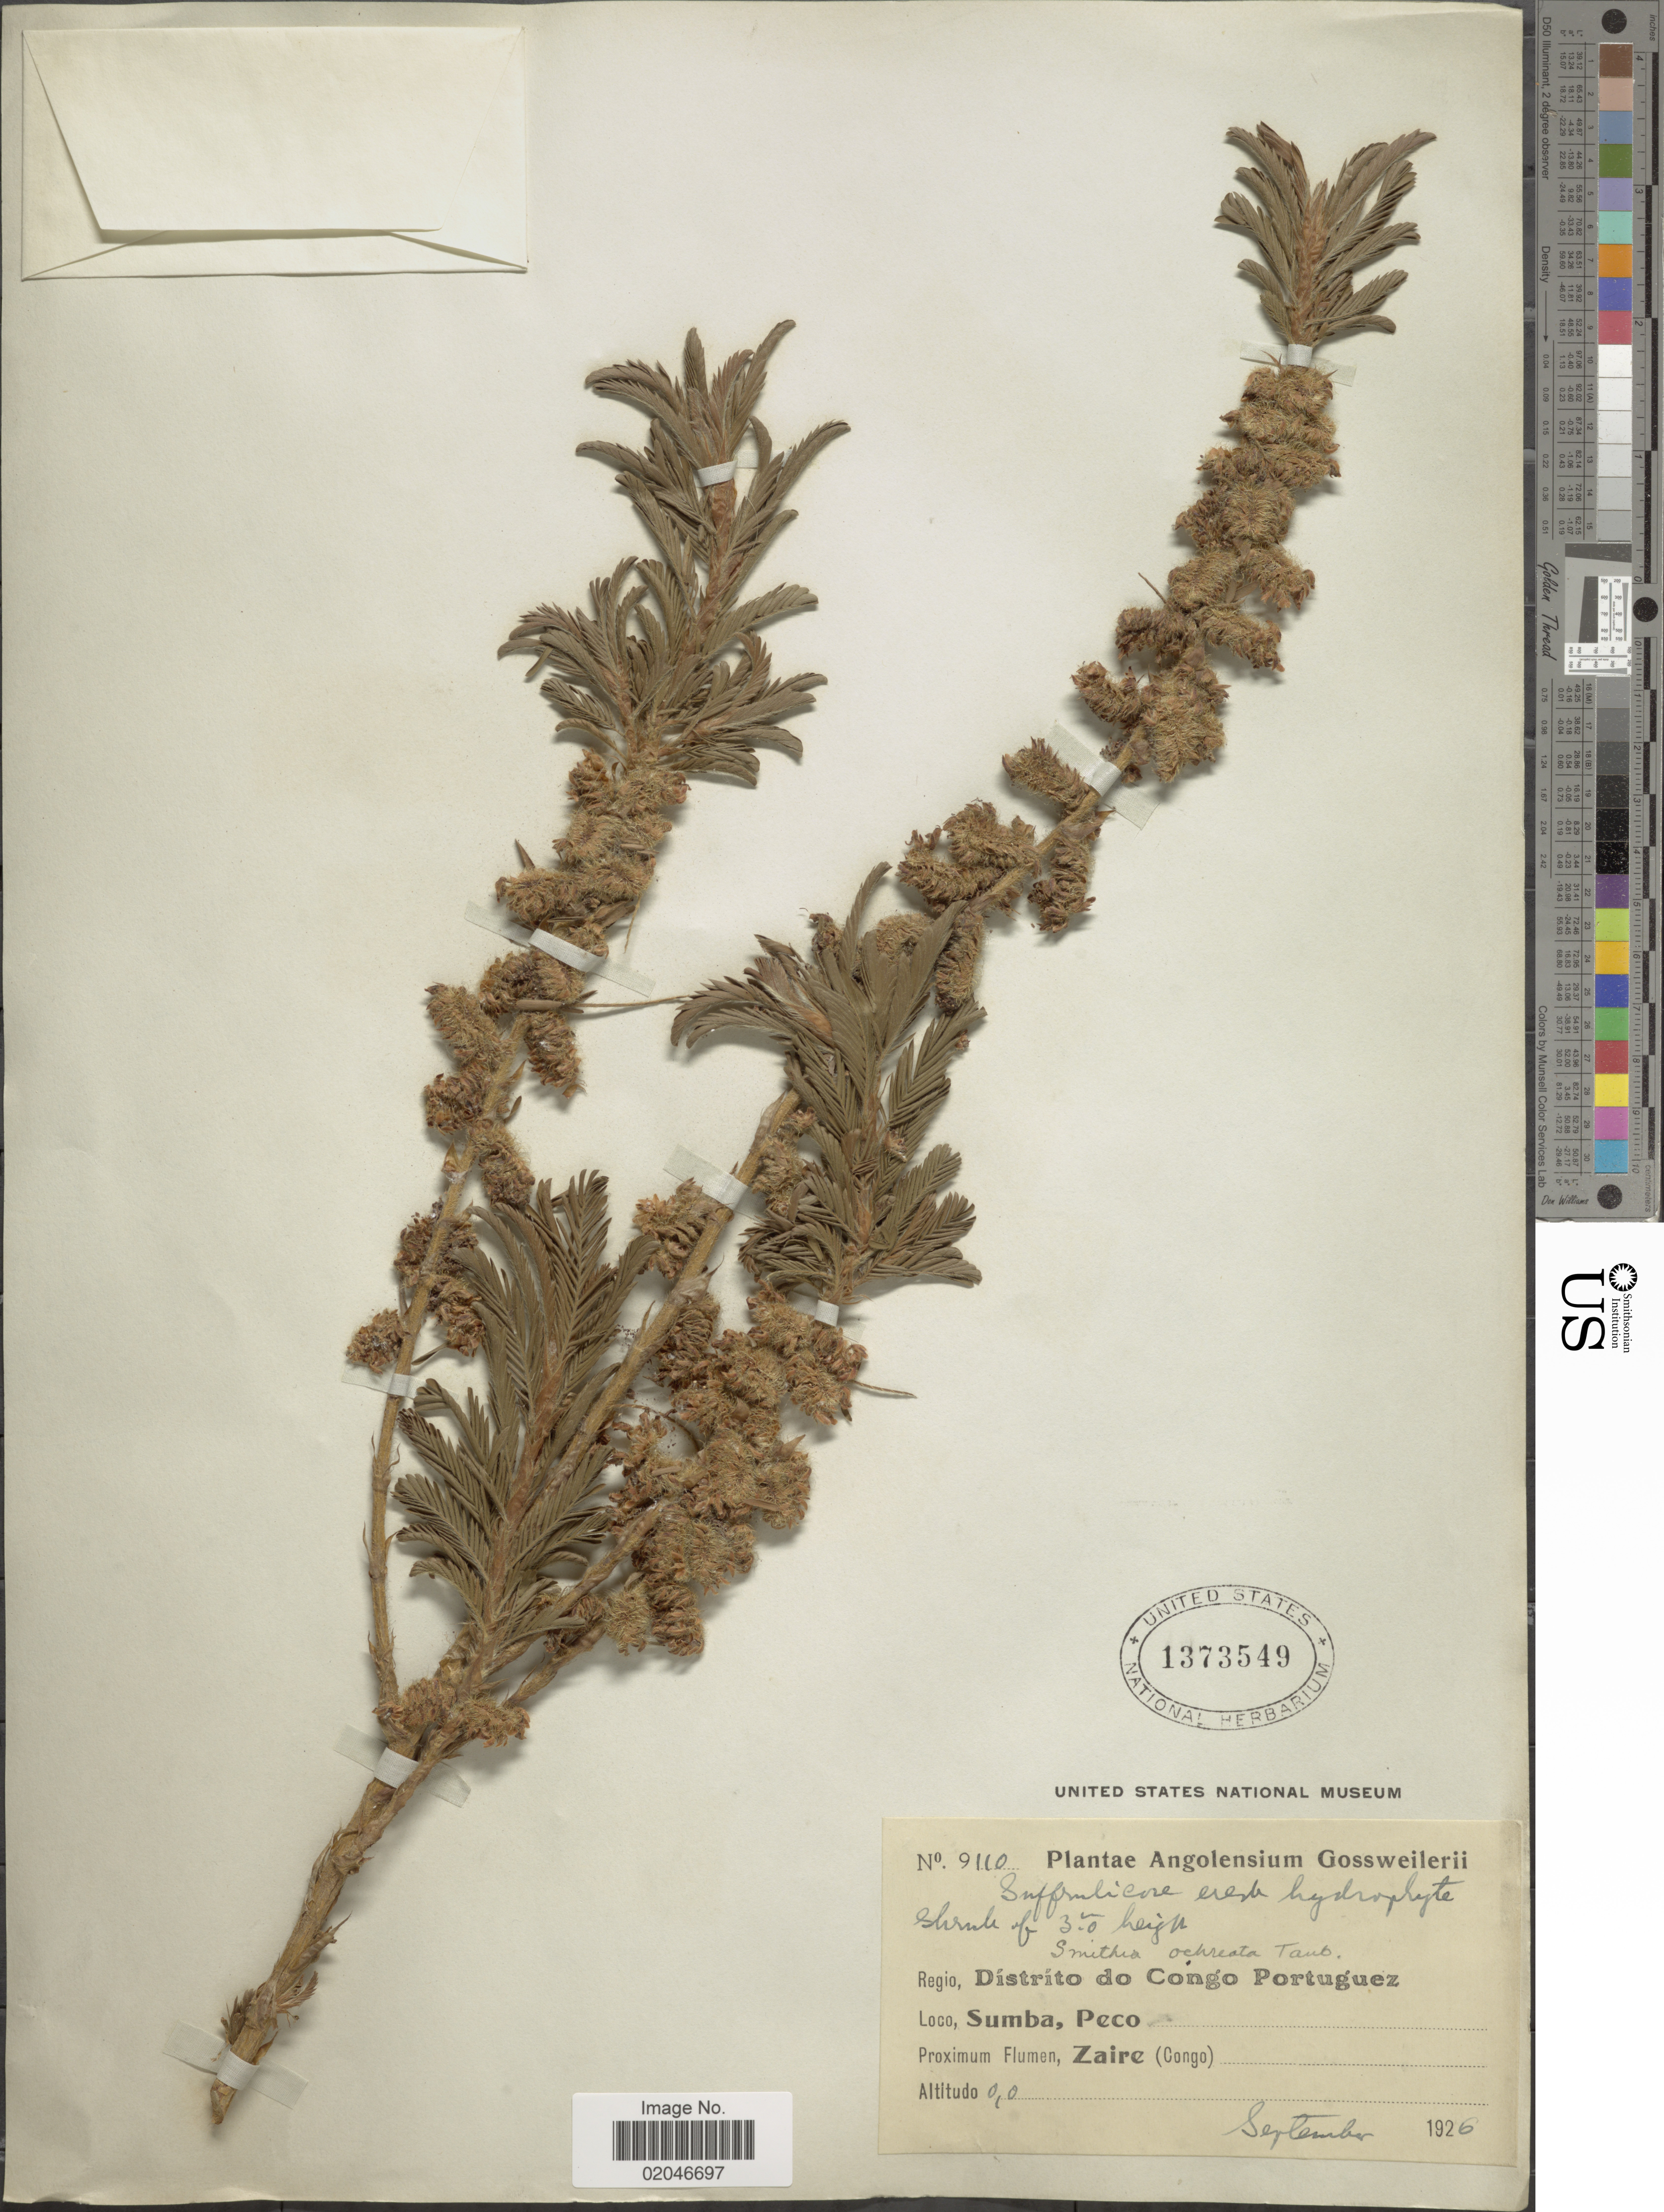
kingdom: Plantae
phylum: Tracheophyta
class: Magnoliopsida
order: Fabales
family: Fabaceae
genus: Kotschya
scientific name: Kotschya ochreata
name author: (Taub.) Dewit & P.A. Duvign.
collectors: A. Gossweiler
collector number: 9110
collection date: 1926-09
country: Congo, Democratic Republic of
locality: Regio, Distrito do Congo Portiguez, Sumba, Peco, Zaire (Congo)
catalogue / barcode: US 1373549